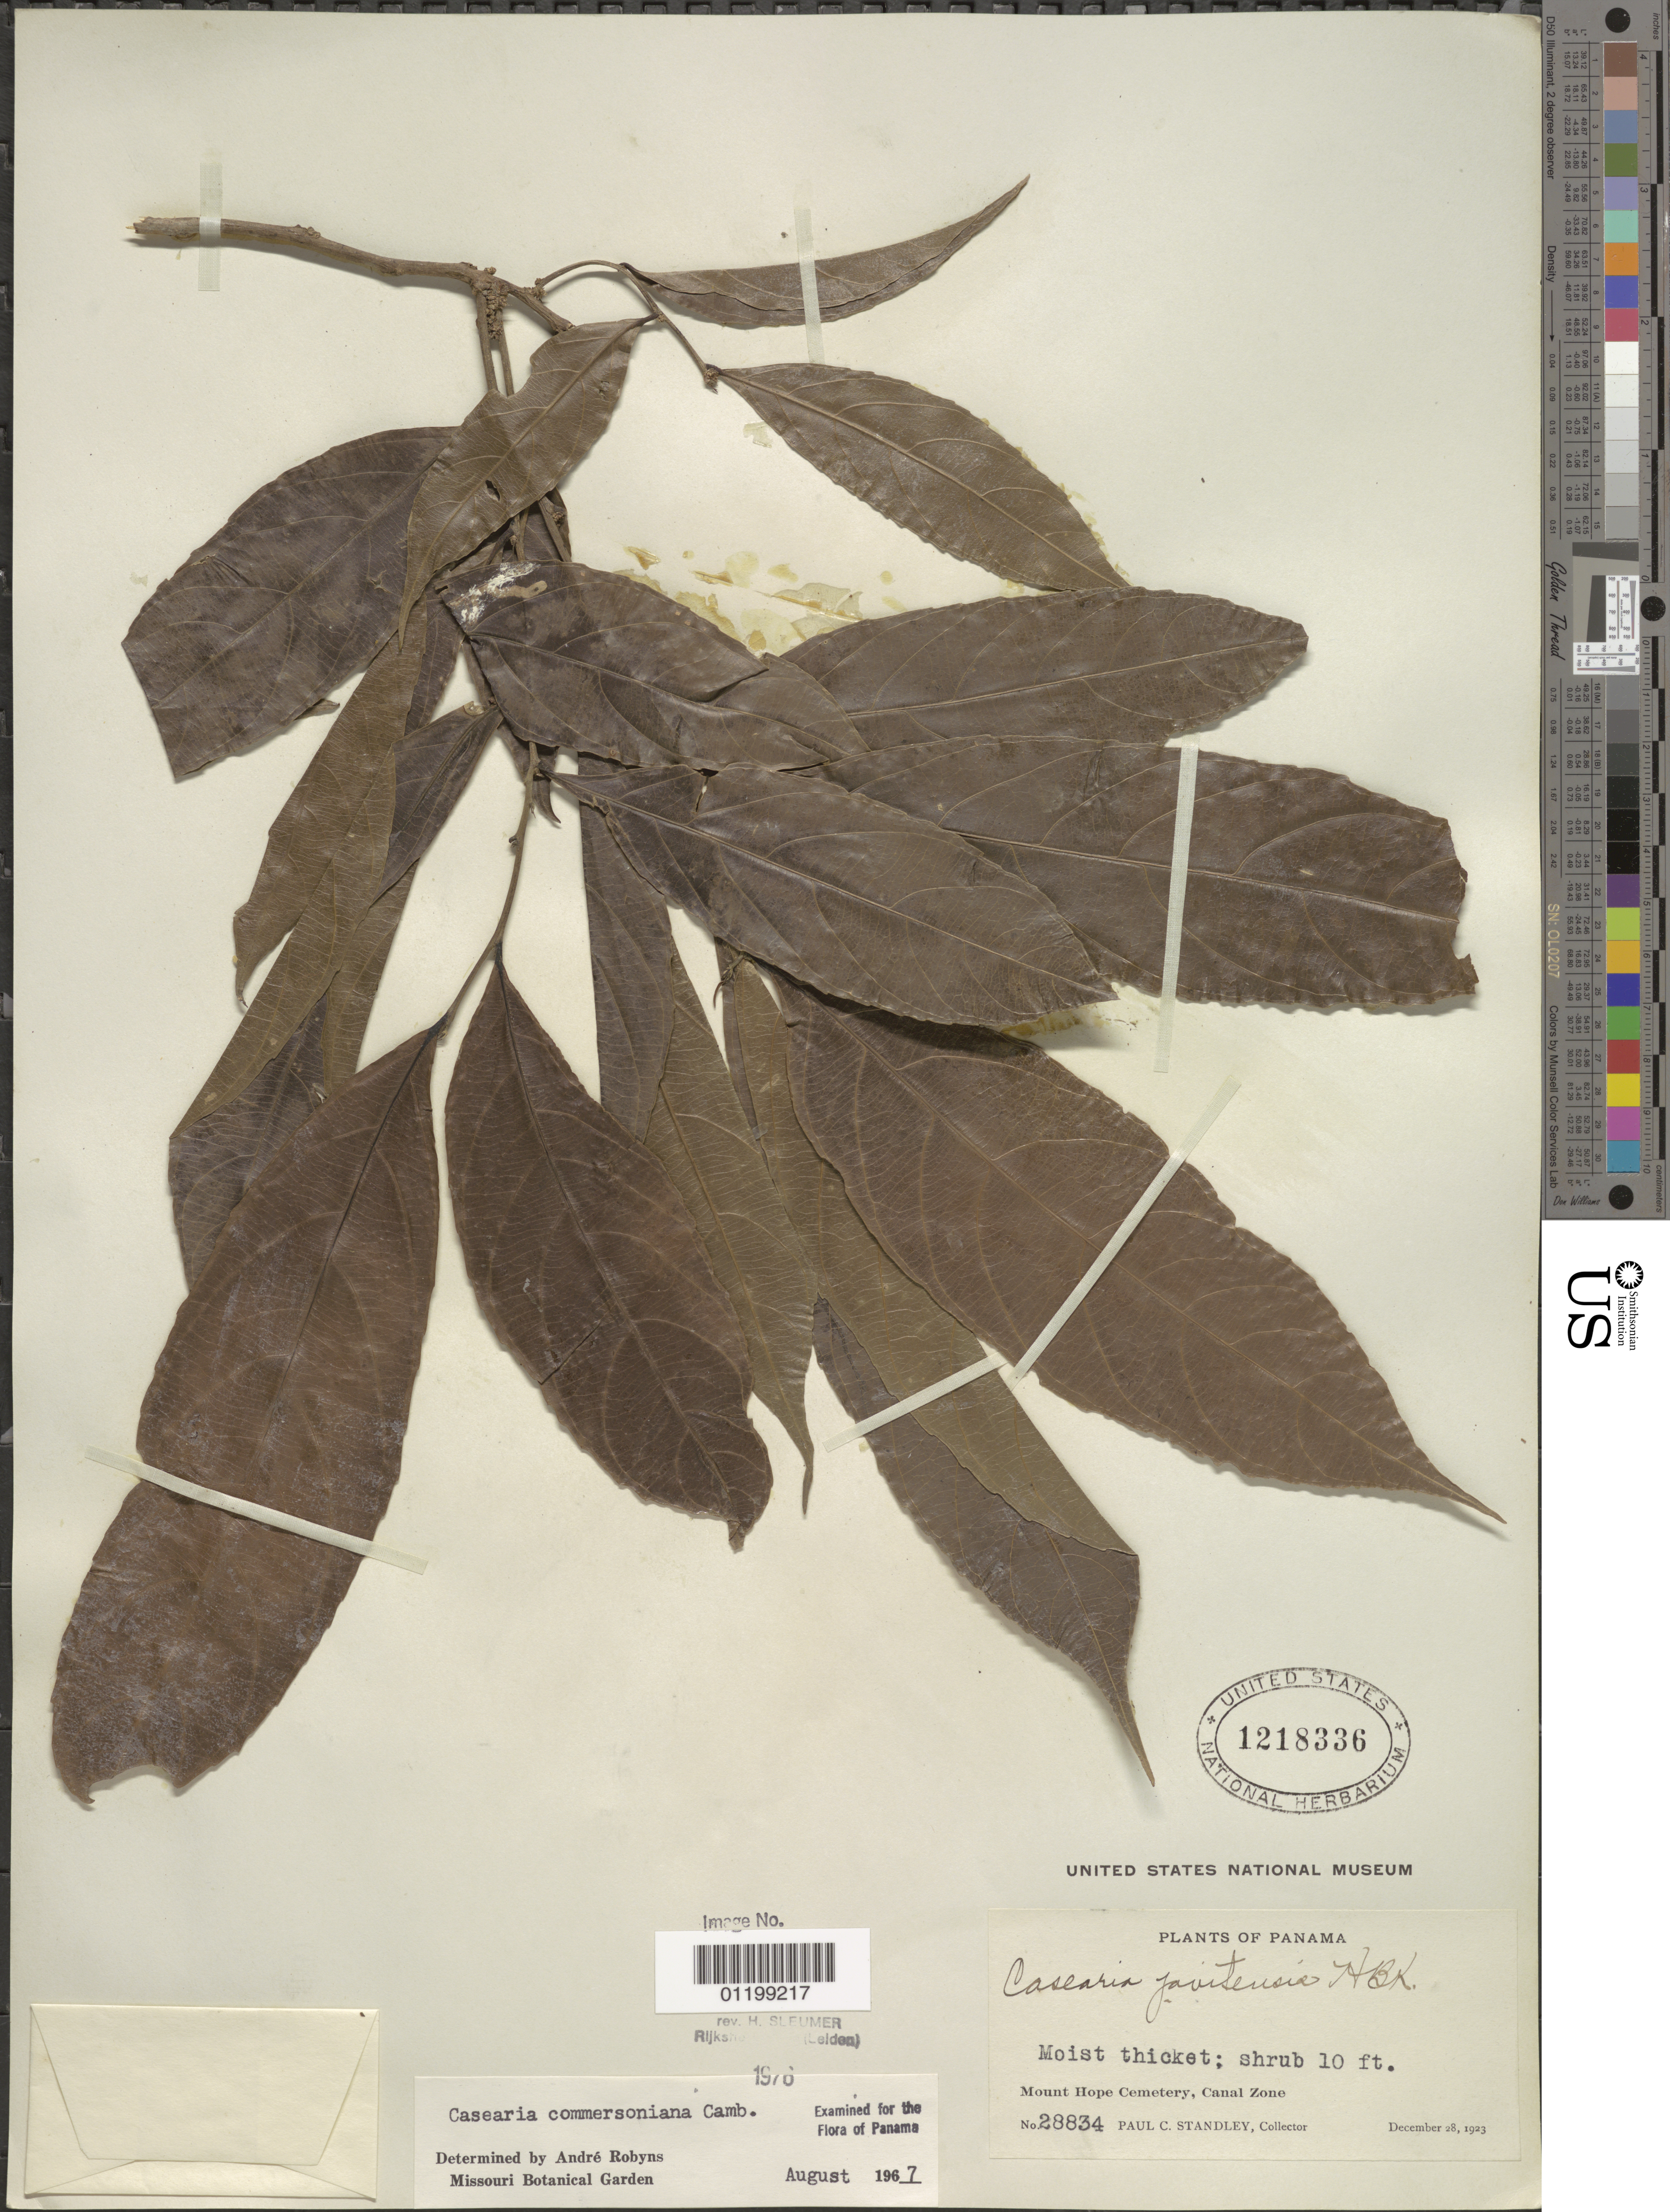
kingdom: Plantae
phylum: Tracheophyta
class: Magnoliopsida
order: Malpighiales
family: Salicaceae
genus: Piparea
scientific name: Piparea dentata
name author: Aubl.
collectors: P. C. Standley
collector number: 28834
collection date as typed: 28 Dec 1923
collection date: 1923-12-28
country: Panama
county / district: Canal Zone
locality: Mount Hope Cemetery.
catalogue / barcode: US 1218336